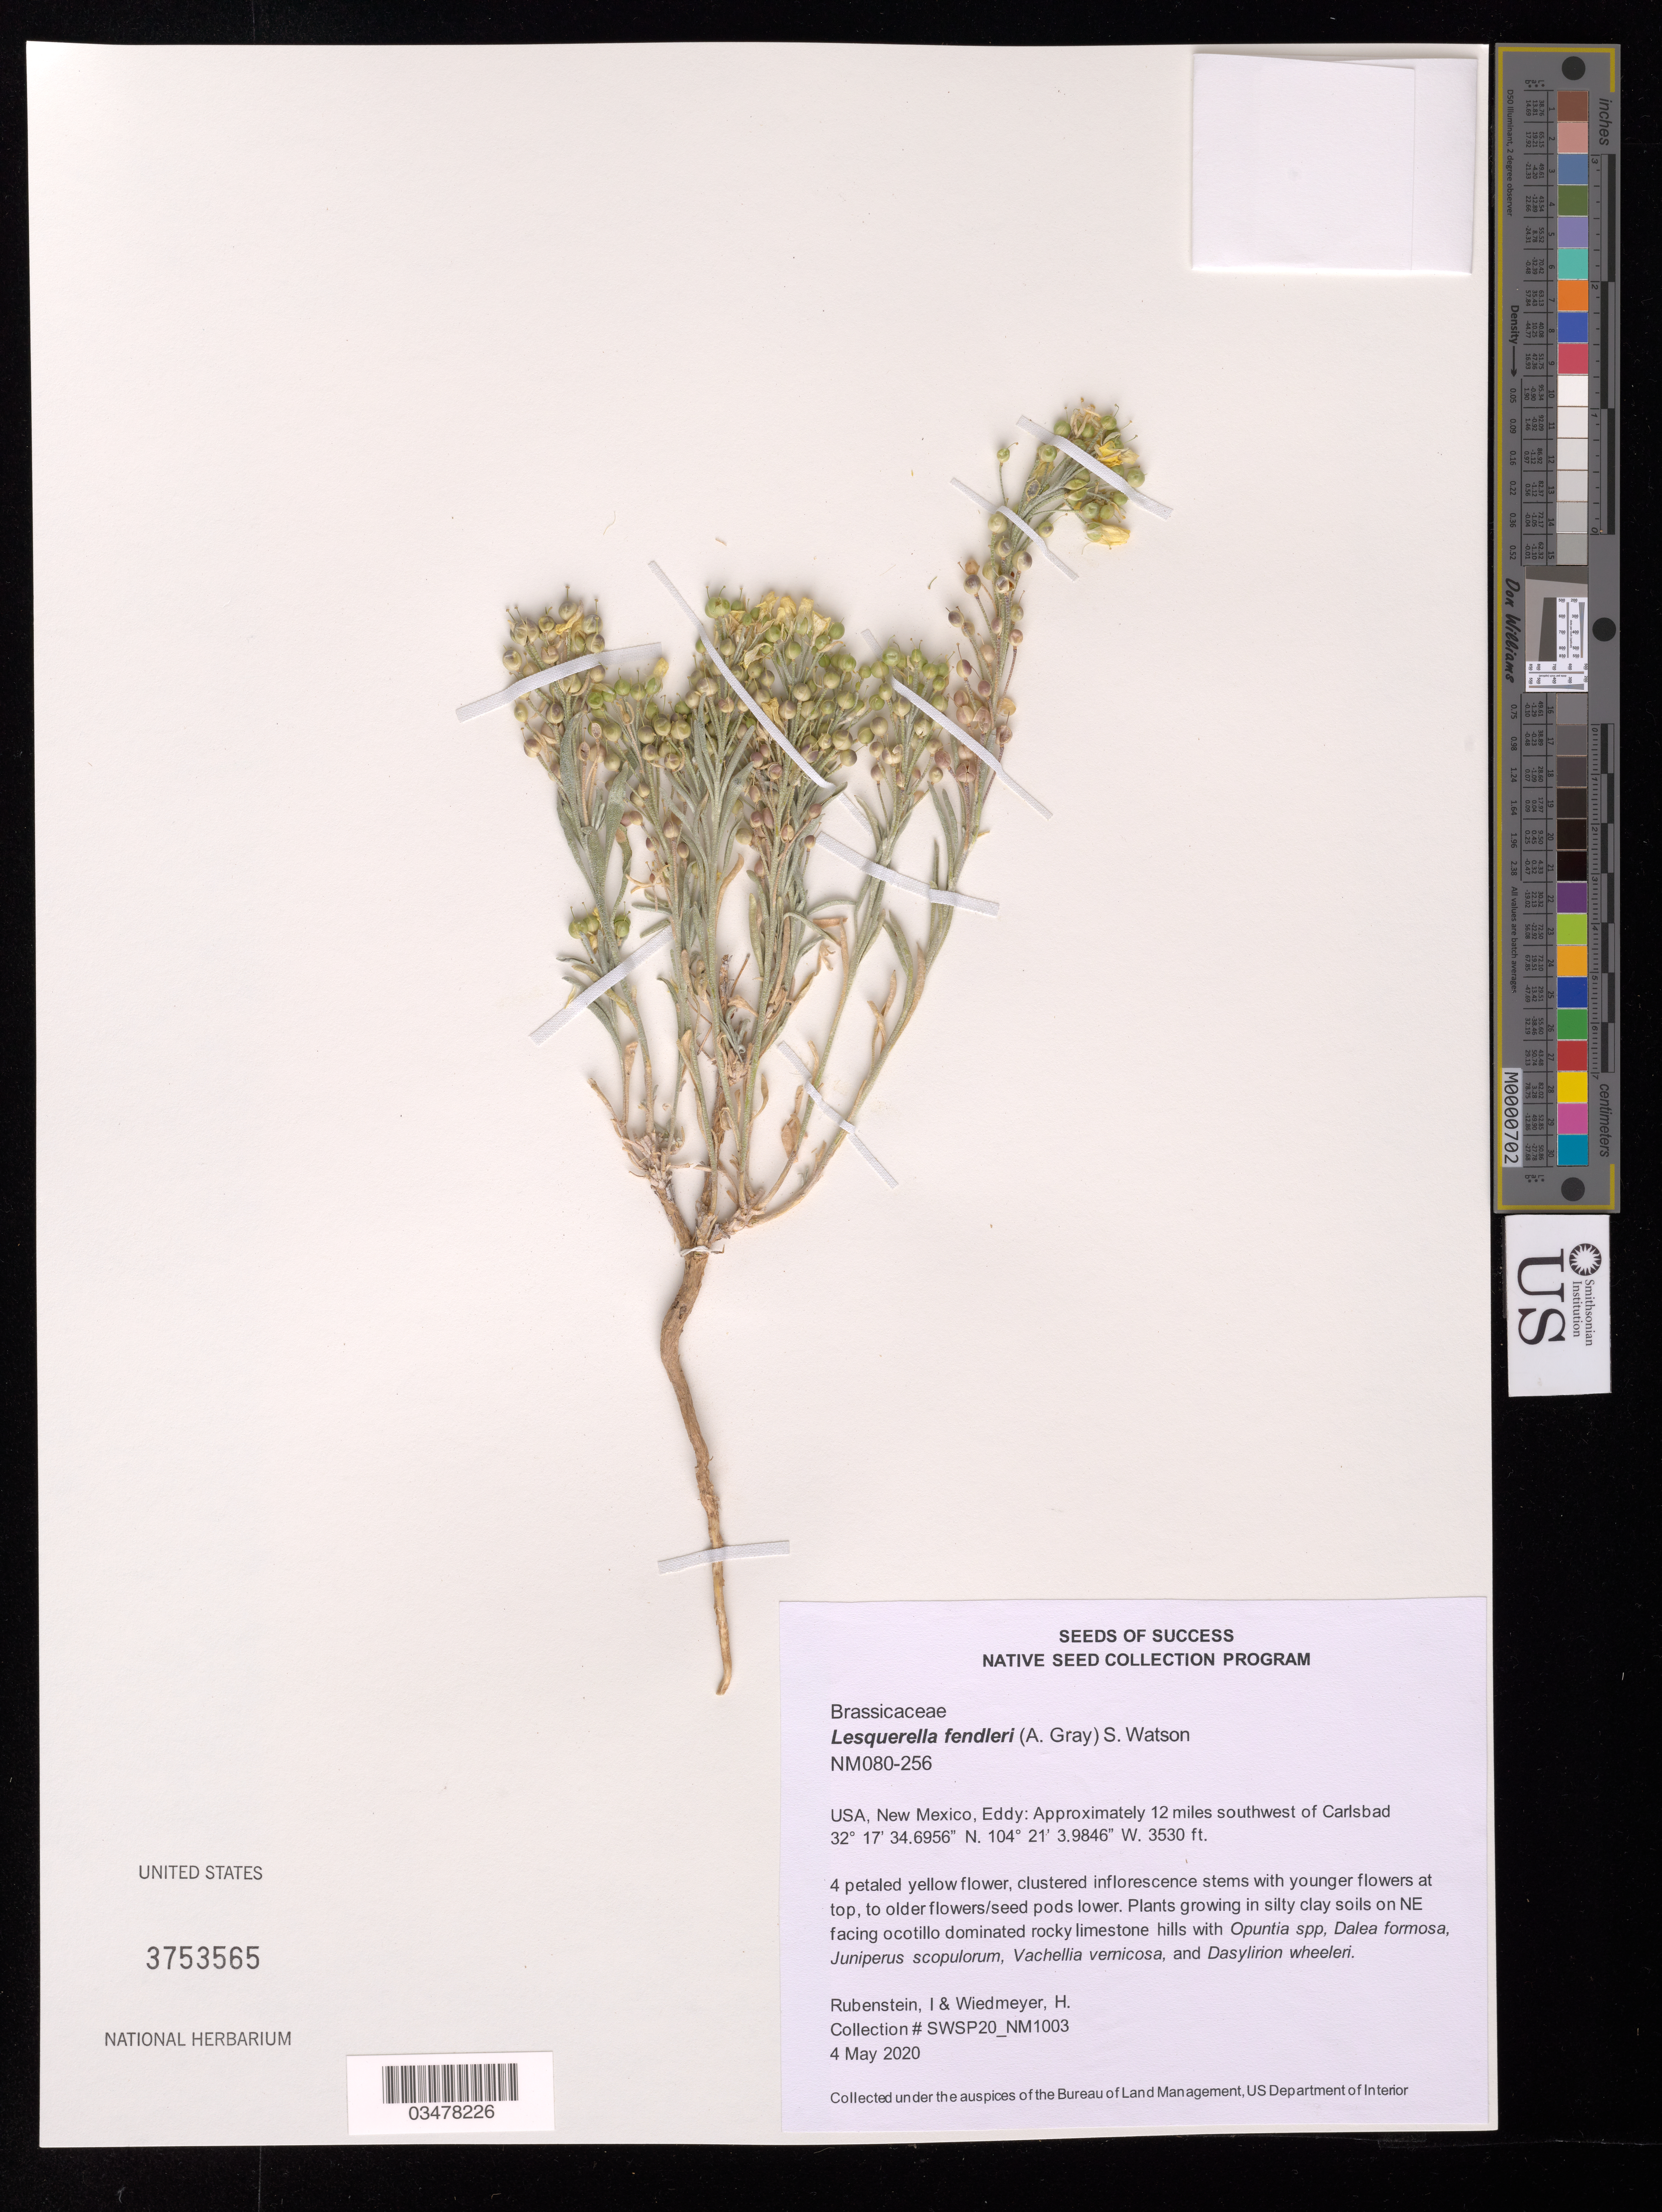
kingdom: Plantae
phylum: Tracheophyta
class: Magnoliopsida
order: Brassicales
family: Brassicaceae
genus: Lesquerella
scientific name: Lesquerella fendleri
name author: (A. Gray) S. Watson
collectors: I. Rubenstein & H. Wiedmeyer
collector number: NM080-256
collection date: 2020-05-04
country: United States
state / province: New Mexico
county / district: Eddy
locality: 12 mi. SW of Carlsbad.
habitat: Silty clay soils on dominated rocky limestone limestone hills. With Opuntia sp., Dalea formosa, Juniperus scopulorum, etc.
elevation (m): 1076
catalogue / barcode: US 3753565